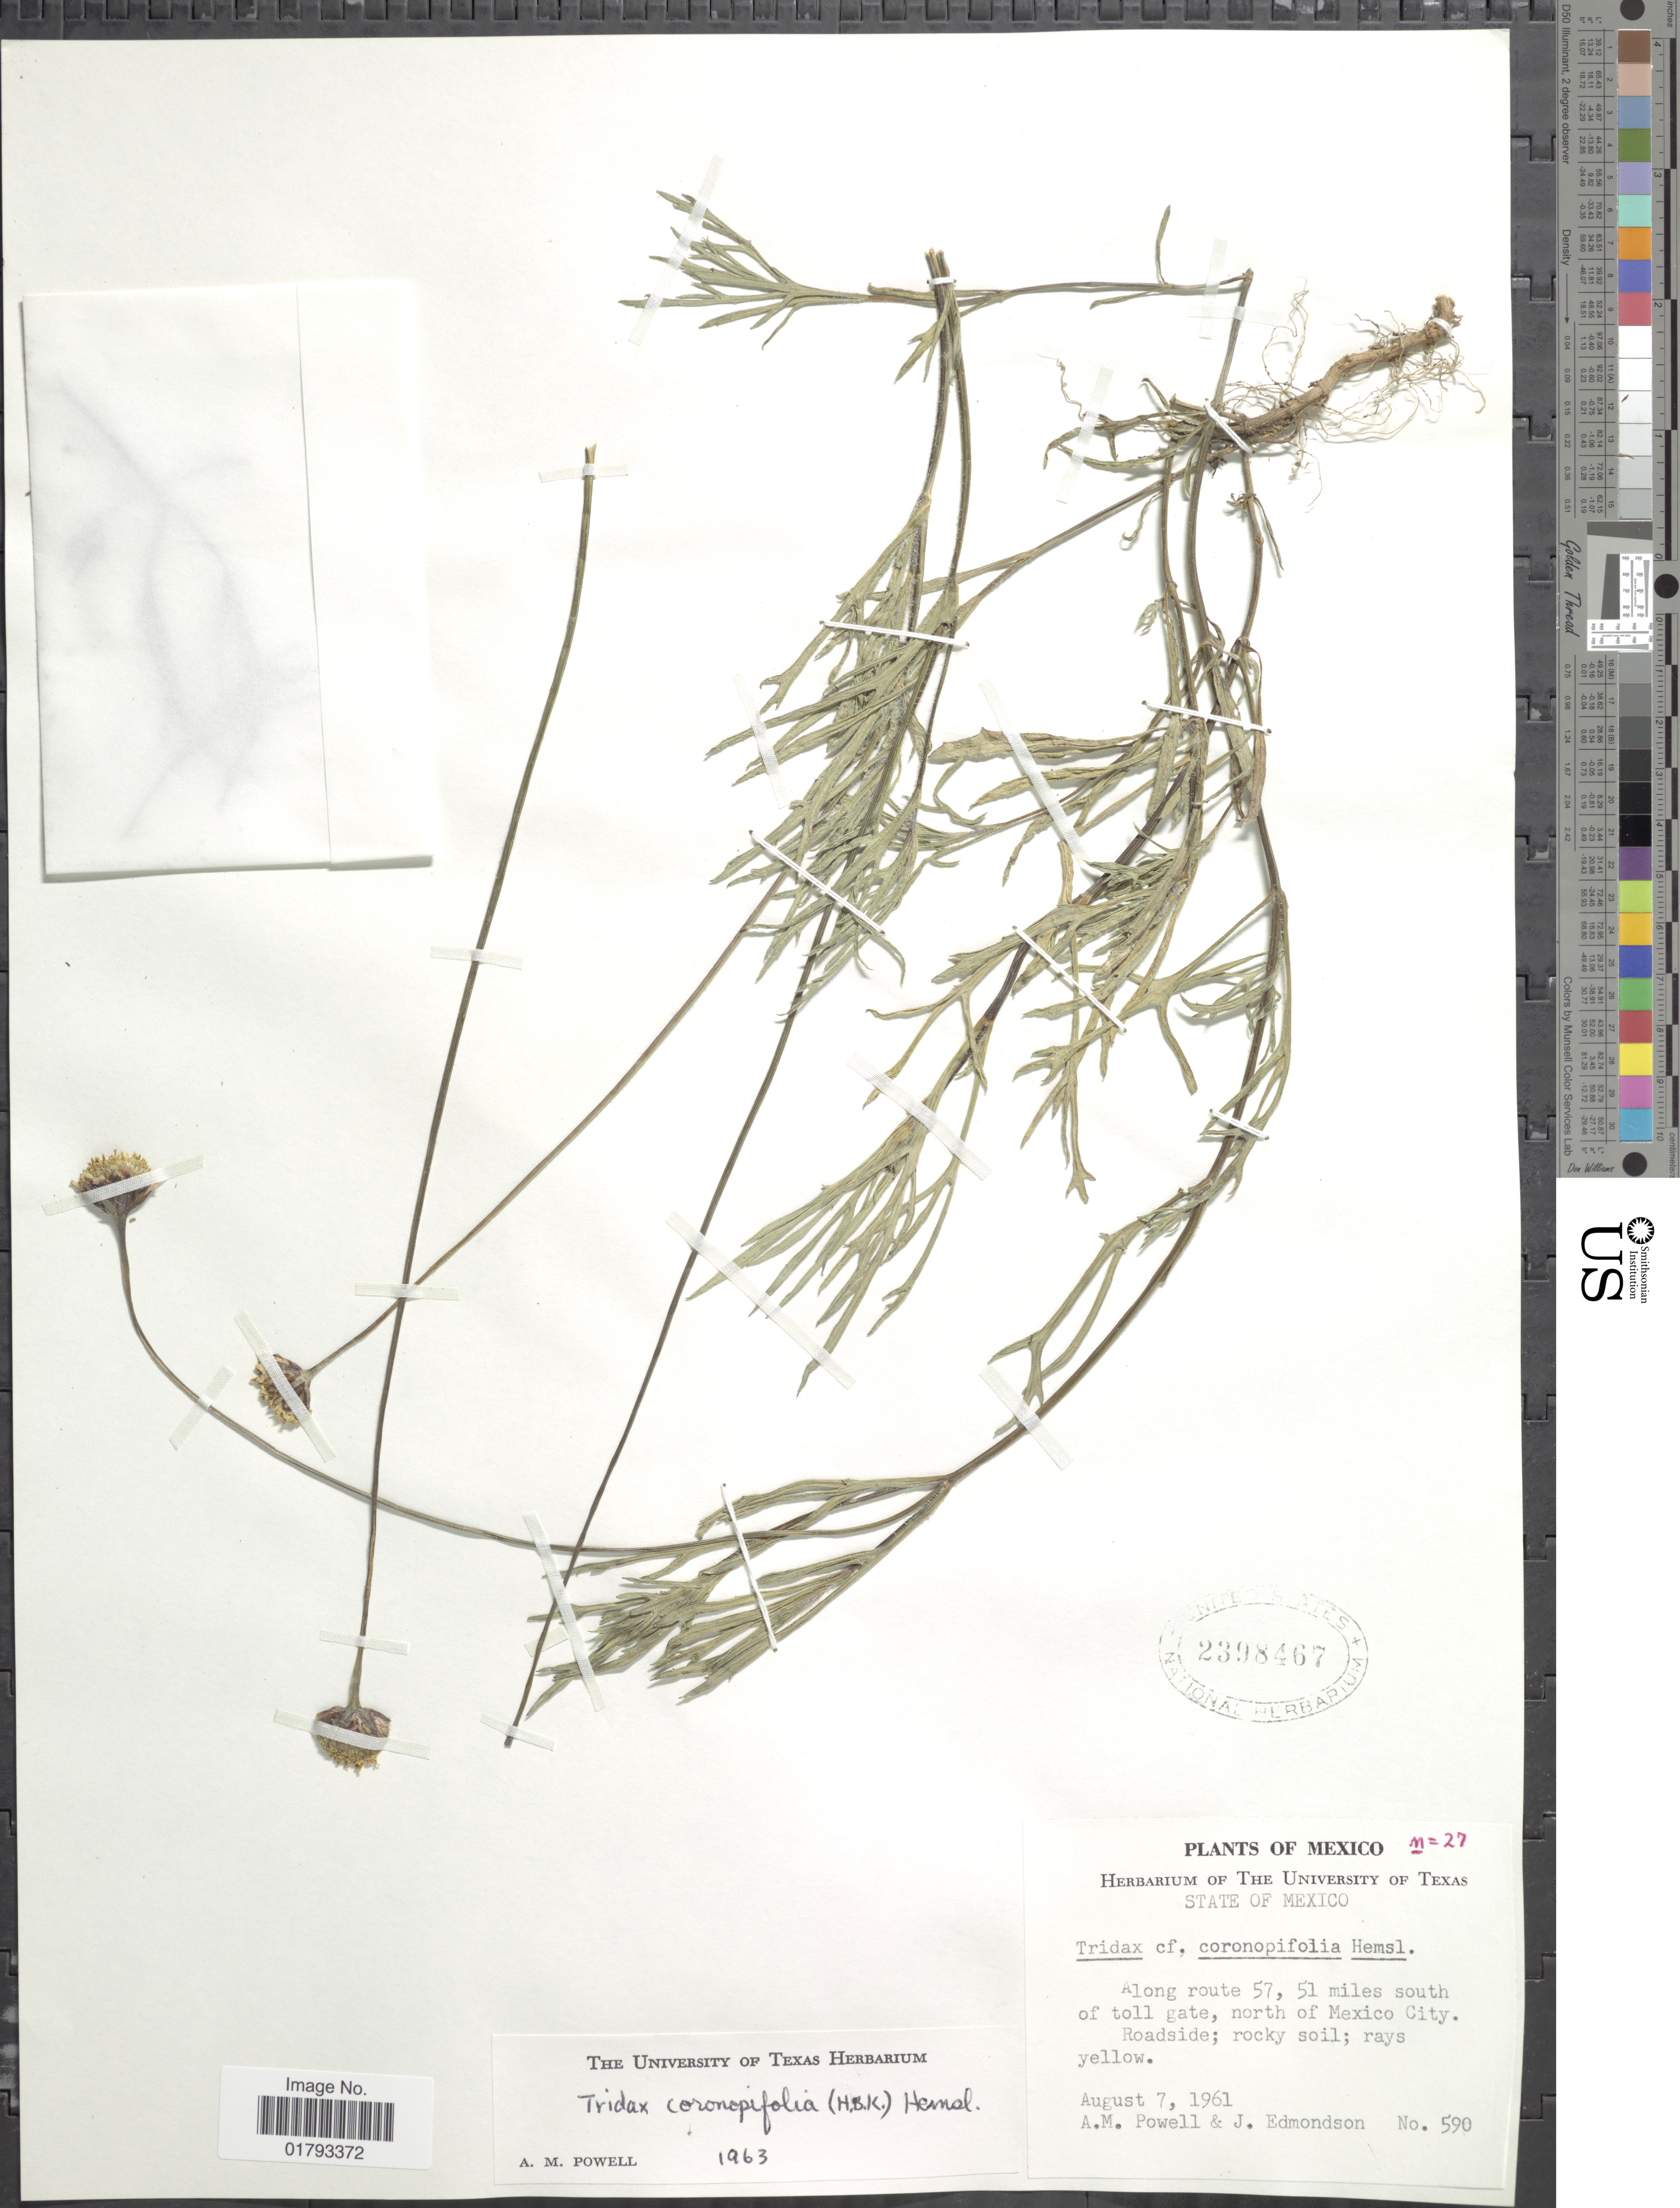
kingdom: Plantae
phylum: Tracheophyta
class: Magnoliopsida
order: Asterales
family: Asteraceae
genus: Tridax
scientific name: Tridax coronopifolia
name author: (Kunth) Hemsl.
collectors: A. M. Powell & J. Edmondson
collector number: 590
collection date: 1961-08-07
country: Mexico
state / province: México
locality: State of Mexico, Along route 57, 51 miles south of toll gate, north of Mexico City; Roadside.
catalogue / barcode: US 2398467